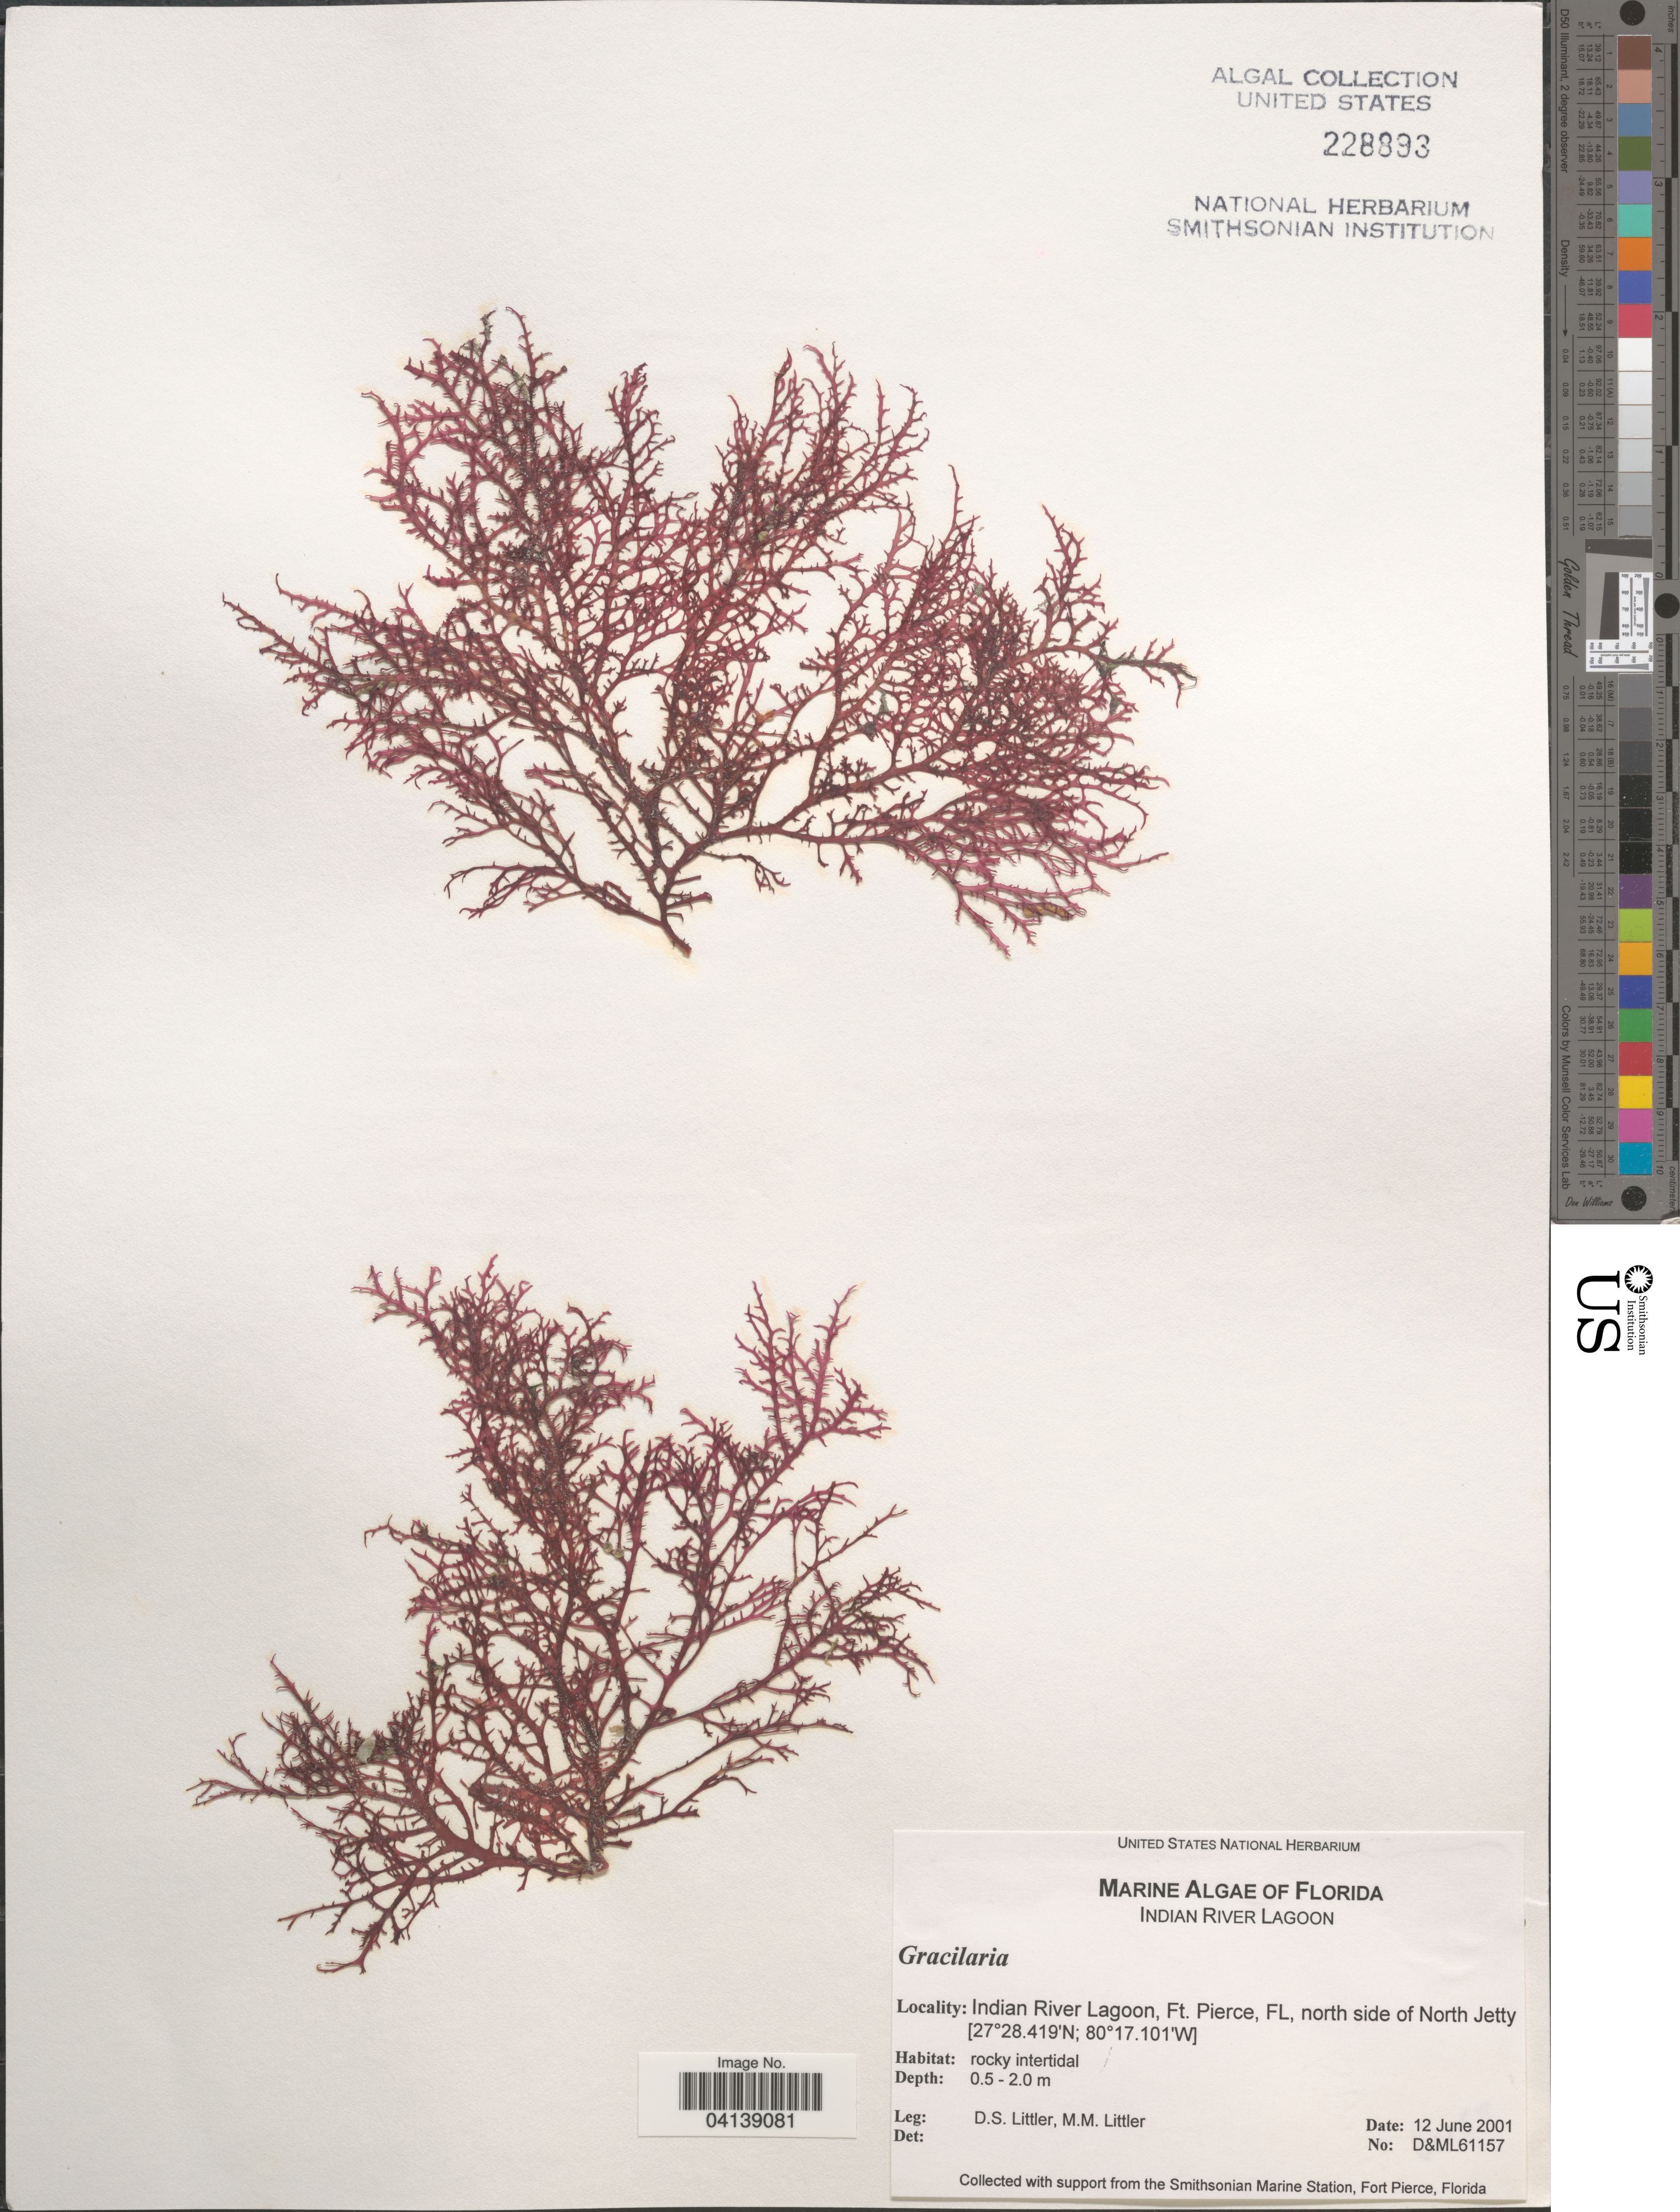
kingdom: Plantae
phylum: Rhodophyta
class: Florideophyceae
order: Gracilariales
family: Gracilariaceae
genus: Gracilaria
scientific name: Gracilaria sp.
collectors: D. S. Littler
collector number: D&ML61157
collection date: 2001-06-12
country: United States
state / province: Florida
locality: Indian River Lagoon, Ft. Pierce, north side of North Jetty.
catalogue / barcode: US 228893